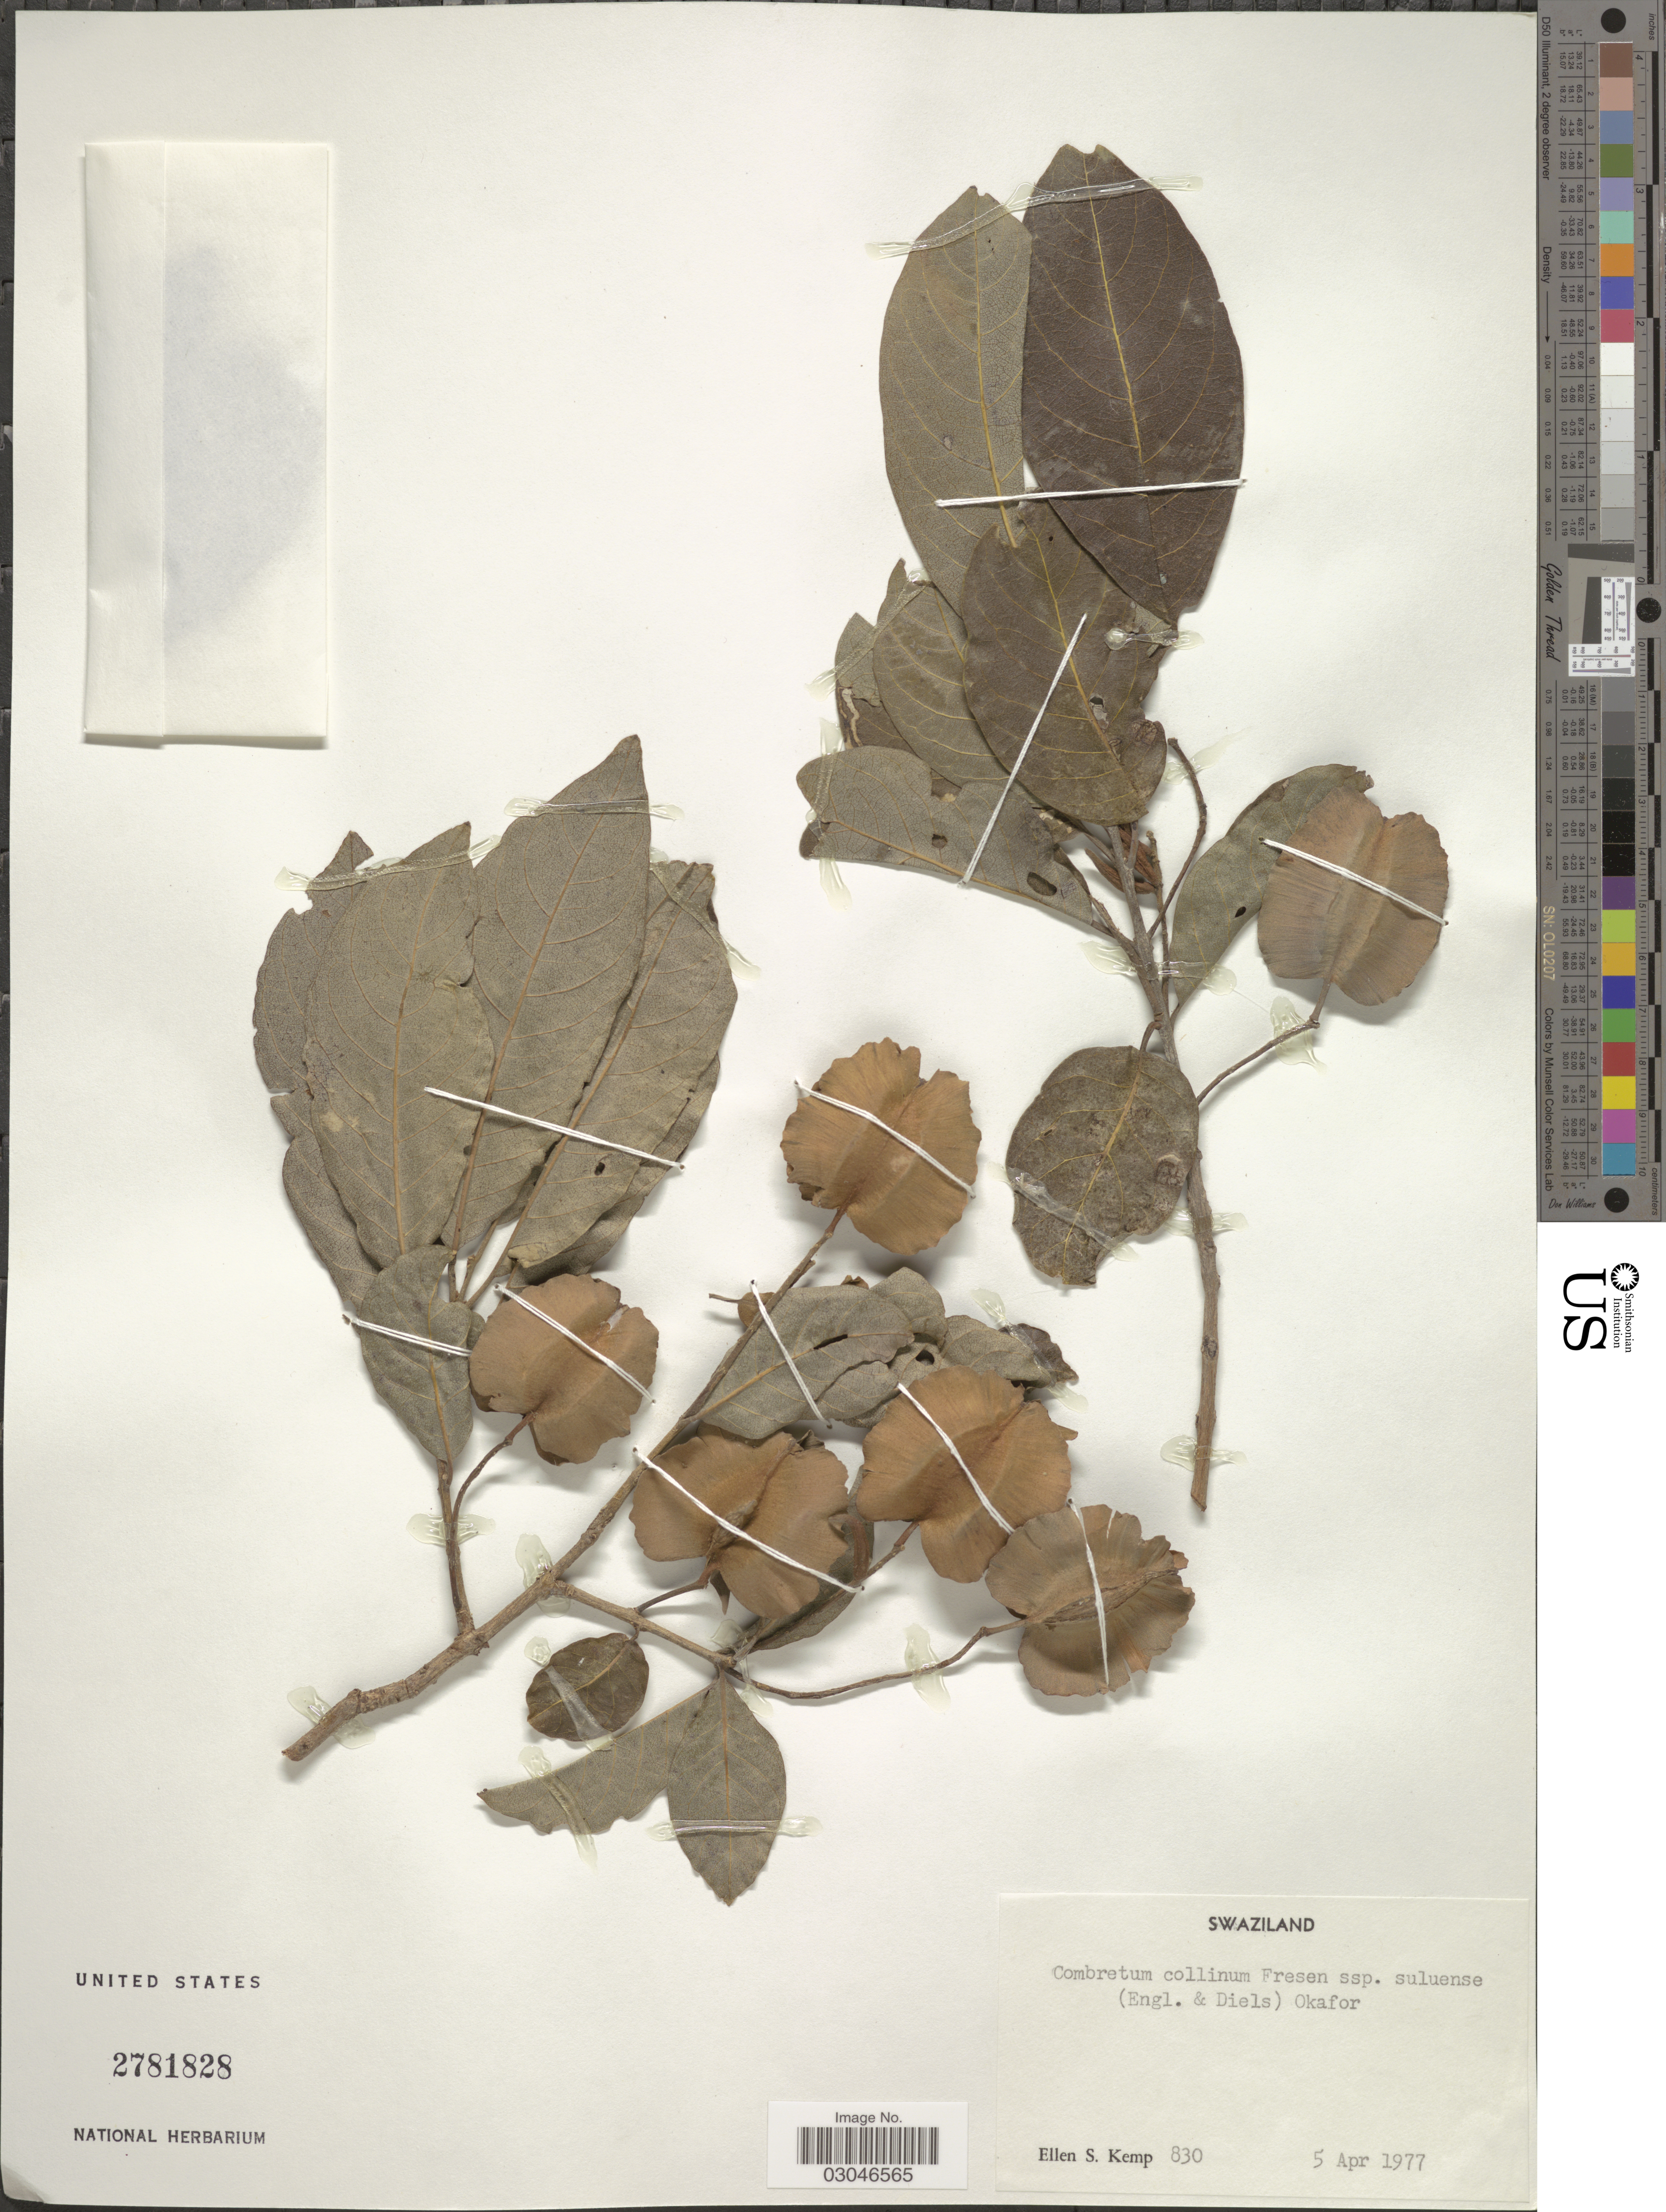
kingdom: Plantae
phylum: Tracheophyta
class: Magnoliopsida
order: Myrtales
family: Combretaceae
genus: Combretum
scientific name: Combretum collinum subsp. suluense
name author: (Engl. & Diels) Okafor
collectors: E. S. Kemp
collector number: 830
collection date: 1977-04-05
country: Eswatini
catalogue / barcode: US 2781828